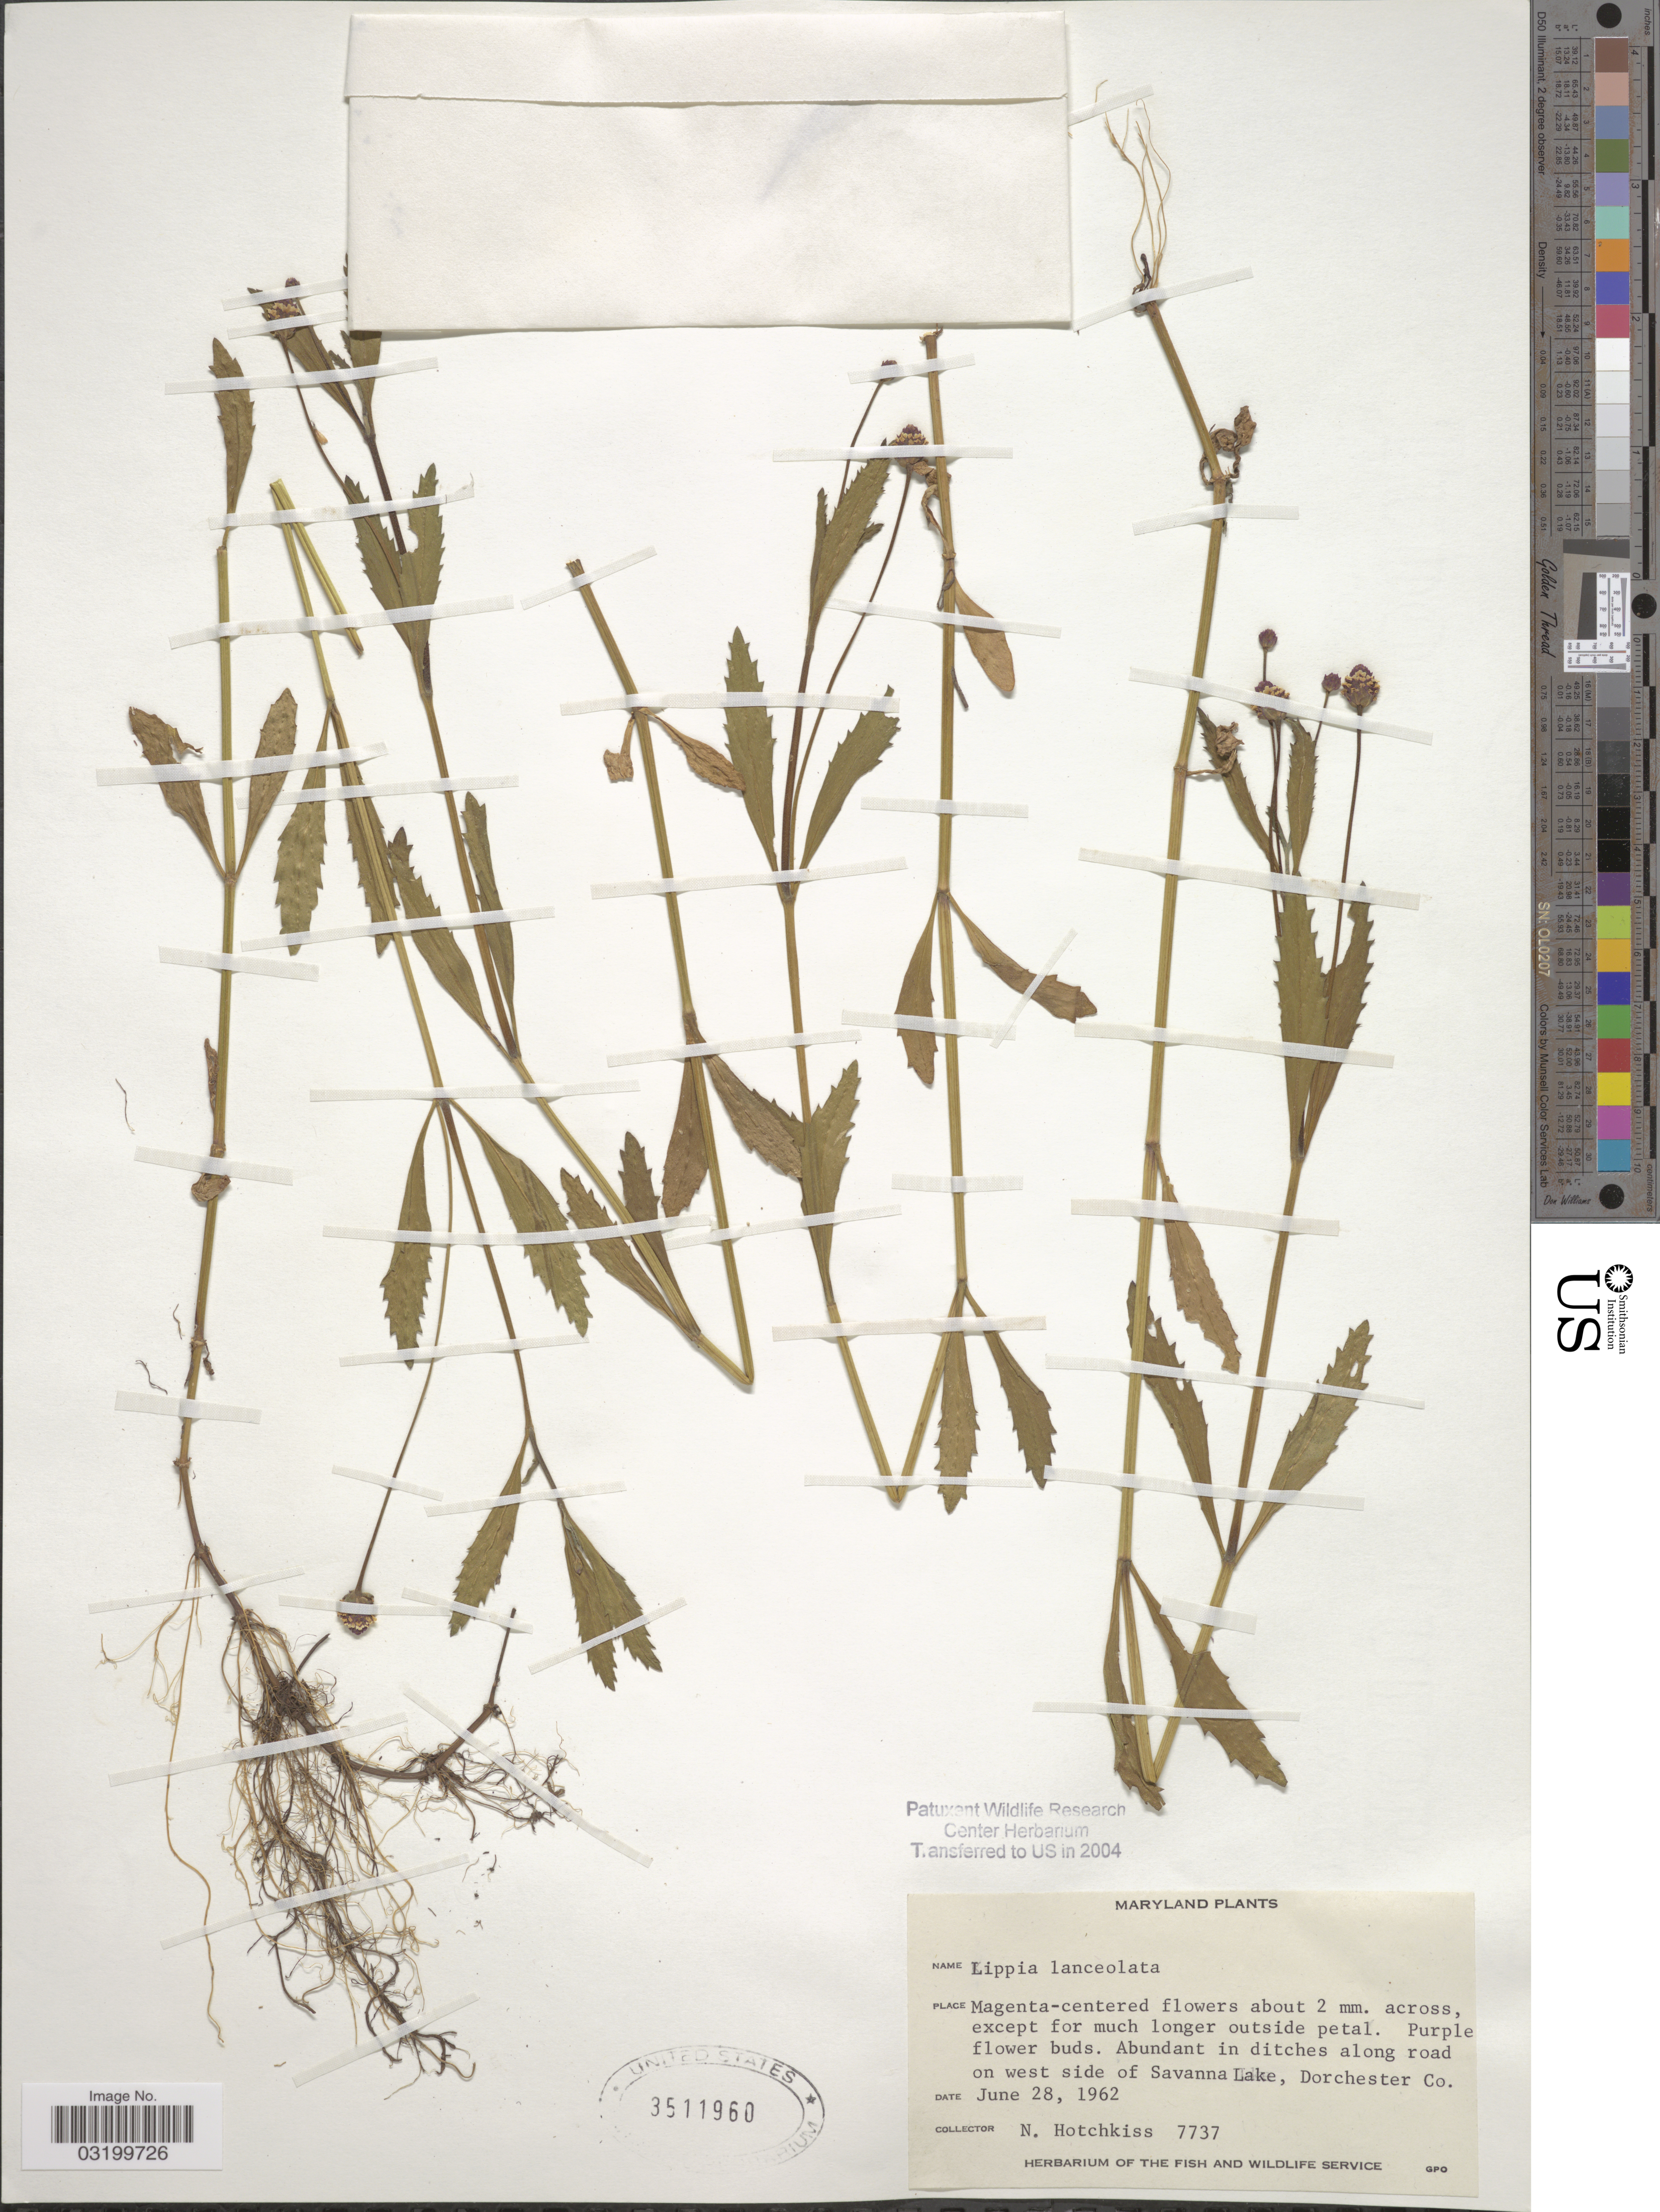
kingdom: Plantae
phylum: Tracheophyta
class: Magnoliopsida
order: Lamiales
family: Verbenaceae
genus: Phyla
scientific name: Phyla lanceolata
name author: (Michx.) Greene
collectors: N. Hotchkiss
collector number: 7737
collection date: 1962-06-28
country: United States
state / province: Maryland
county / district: Dorchester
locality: In ditches along road on west side of Savanna Lake, Dorchester Co.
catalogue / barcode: US 3511960